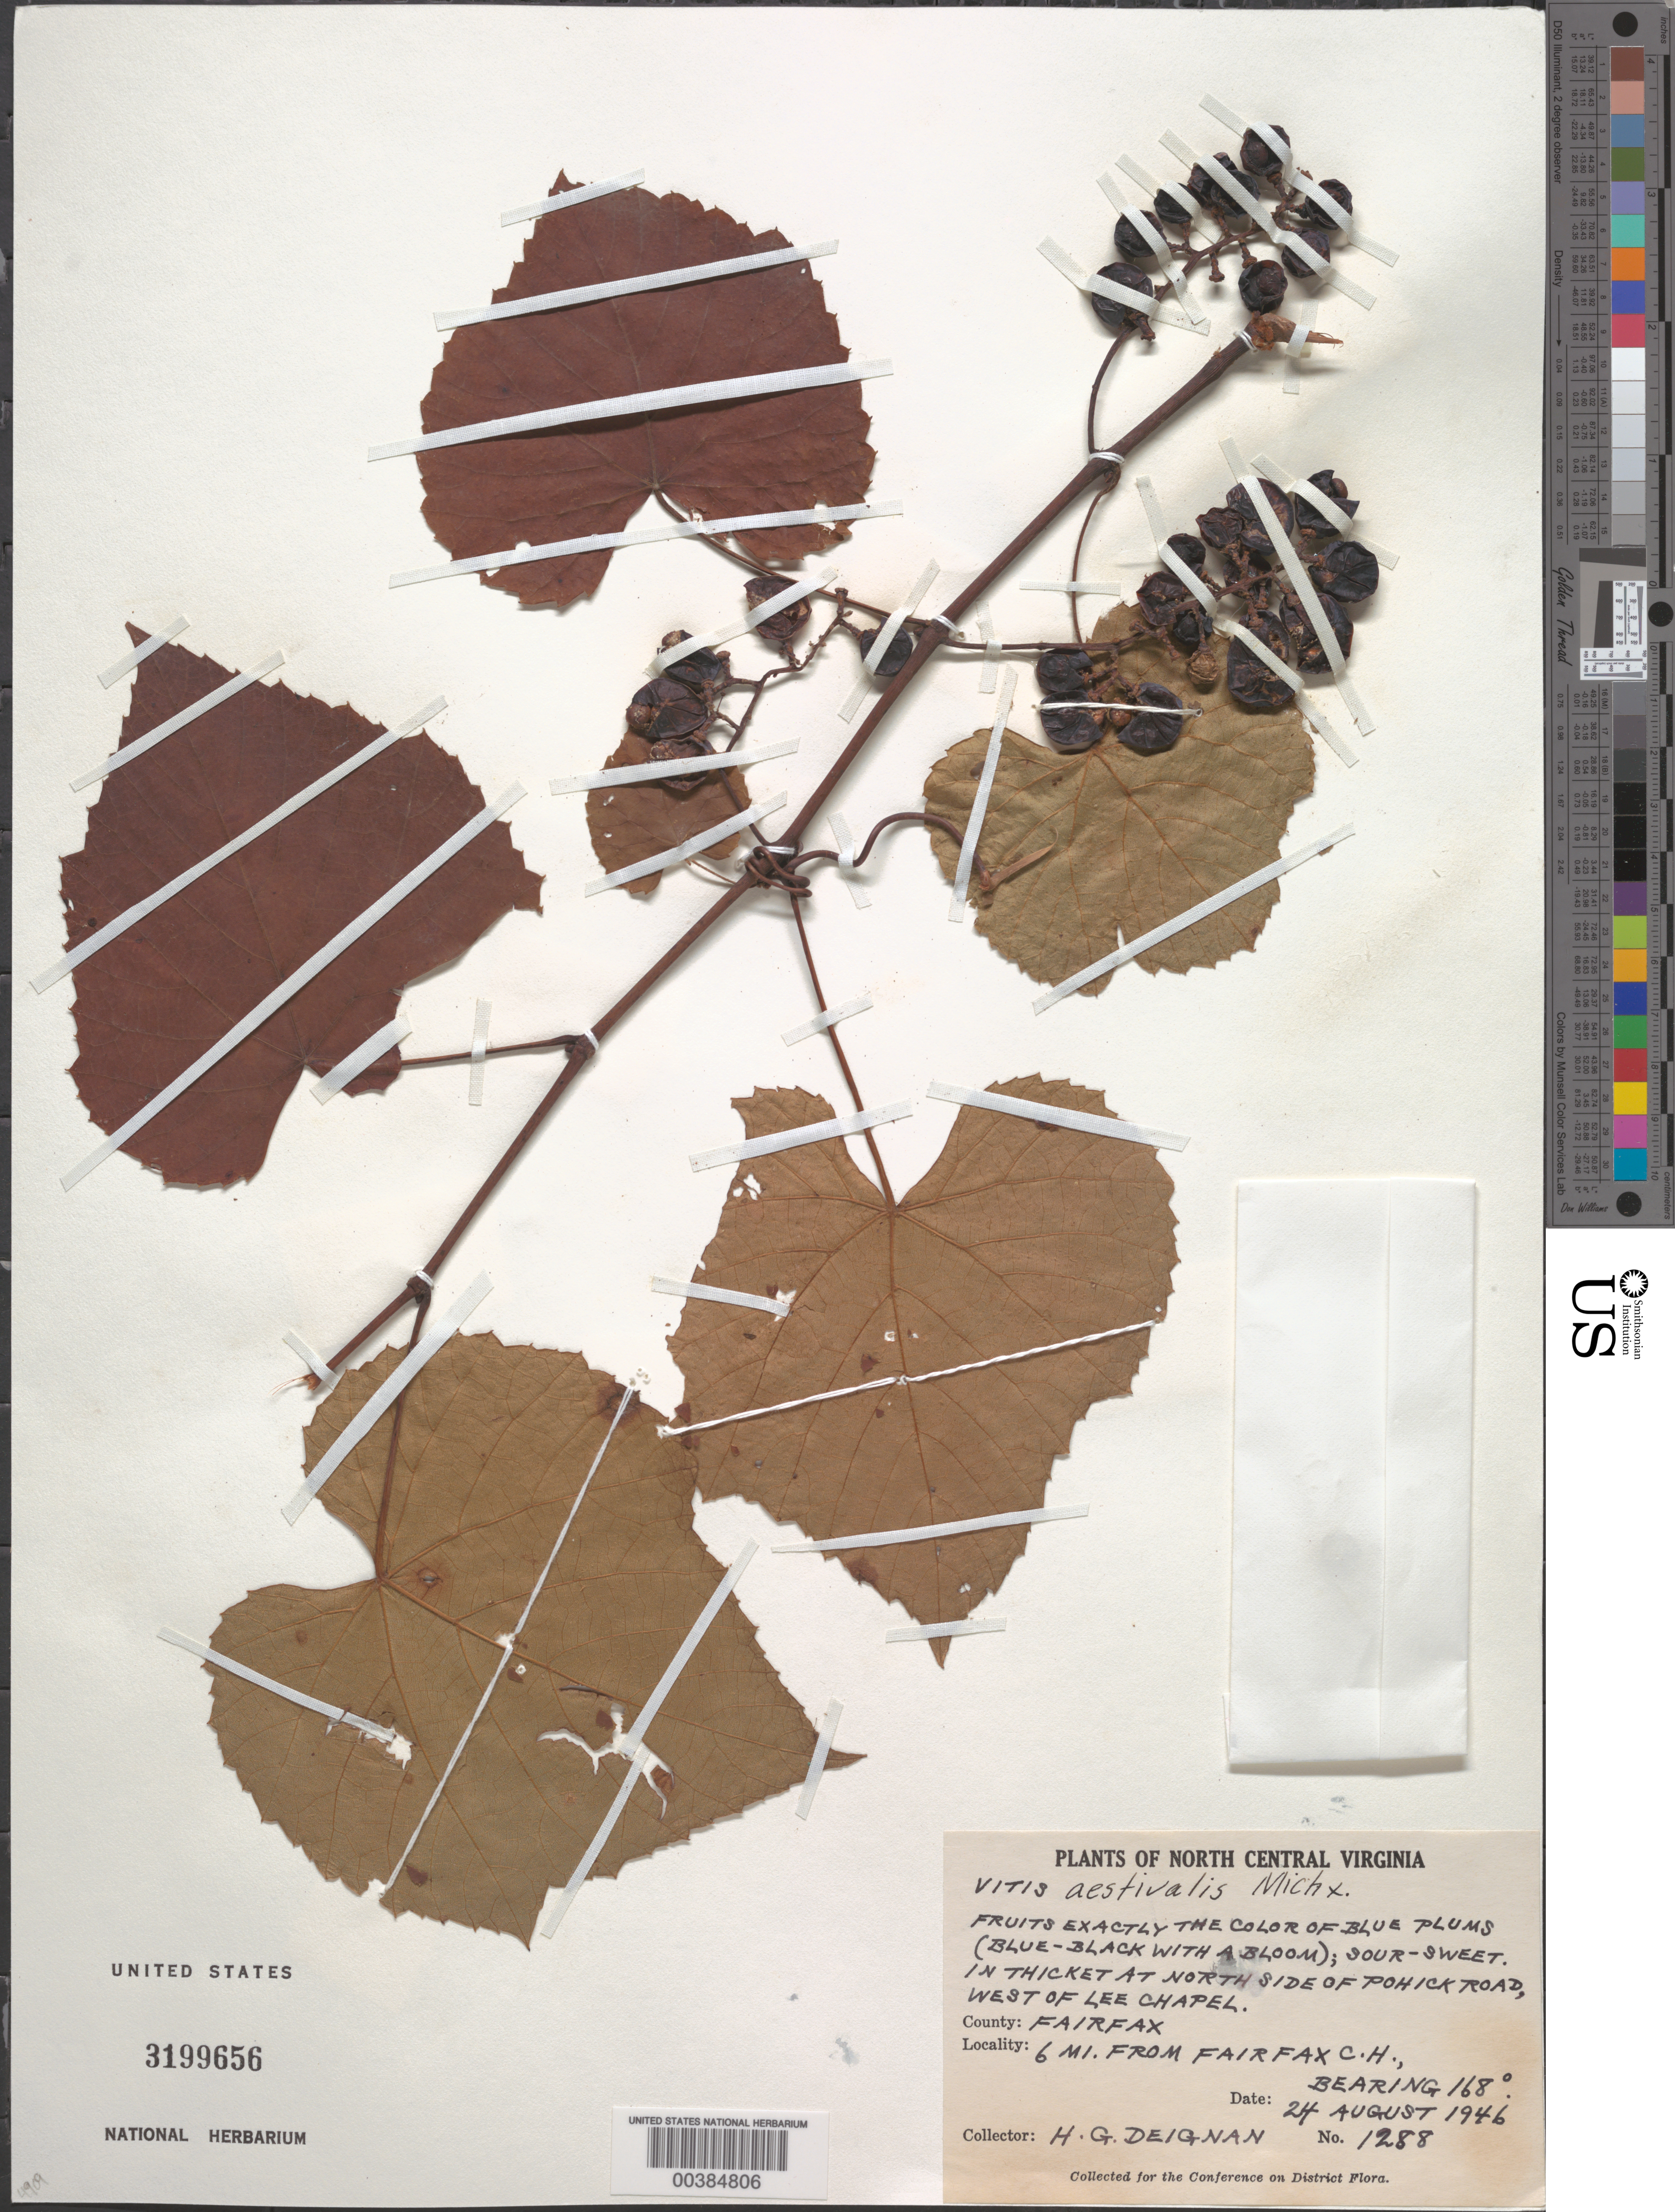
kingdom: Plantae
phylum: Tracheophyta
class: Magnoliopsida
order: Vitales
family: Vitaceae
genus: Vitis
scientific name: Vitis aestivalis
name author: Michx.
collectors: H. Deignan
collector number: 1288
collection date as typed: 24 Aug 1946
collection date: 1946-08-24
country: United States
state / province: Virginia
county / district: Fairfax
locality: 6 M from Fairfax County Court House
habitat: In thicket at n side of Pohick Road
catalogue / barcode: US 3199656